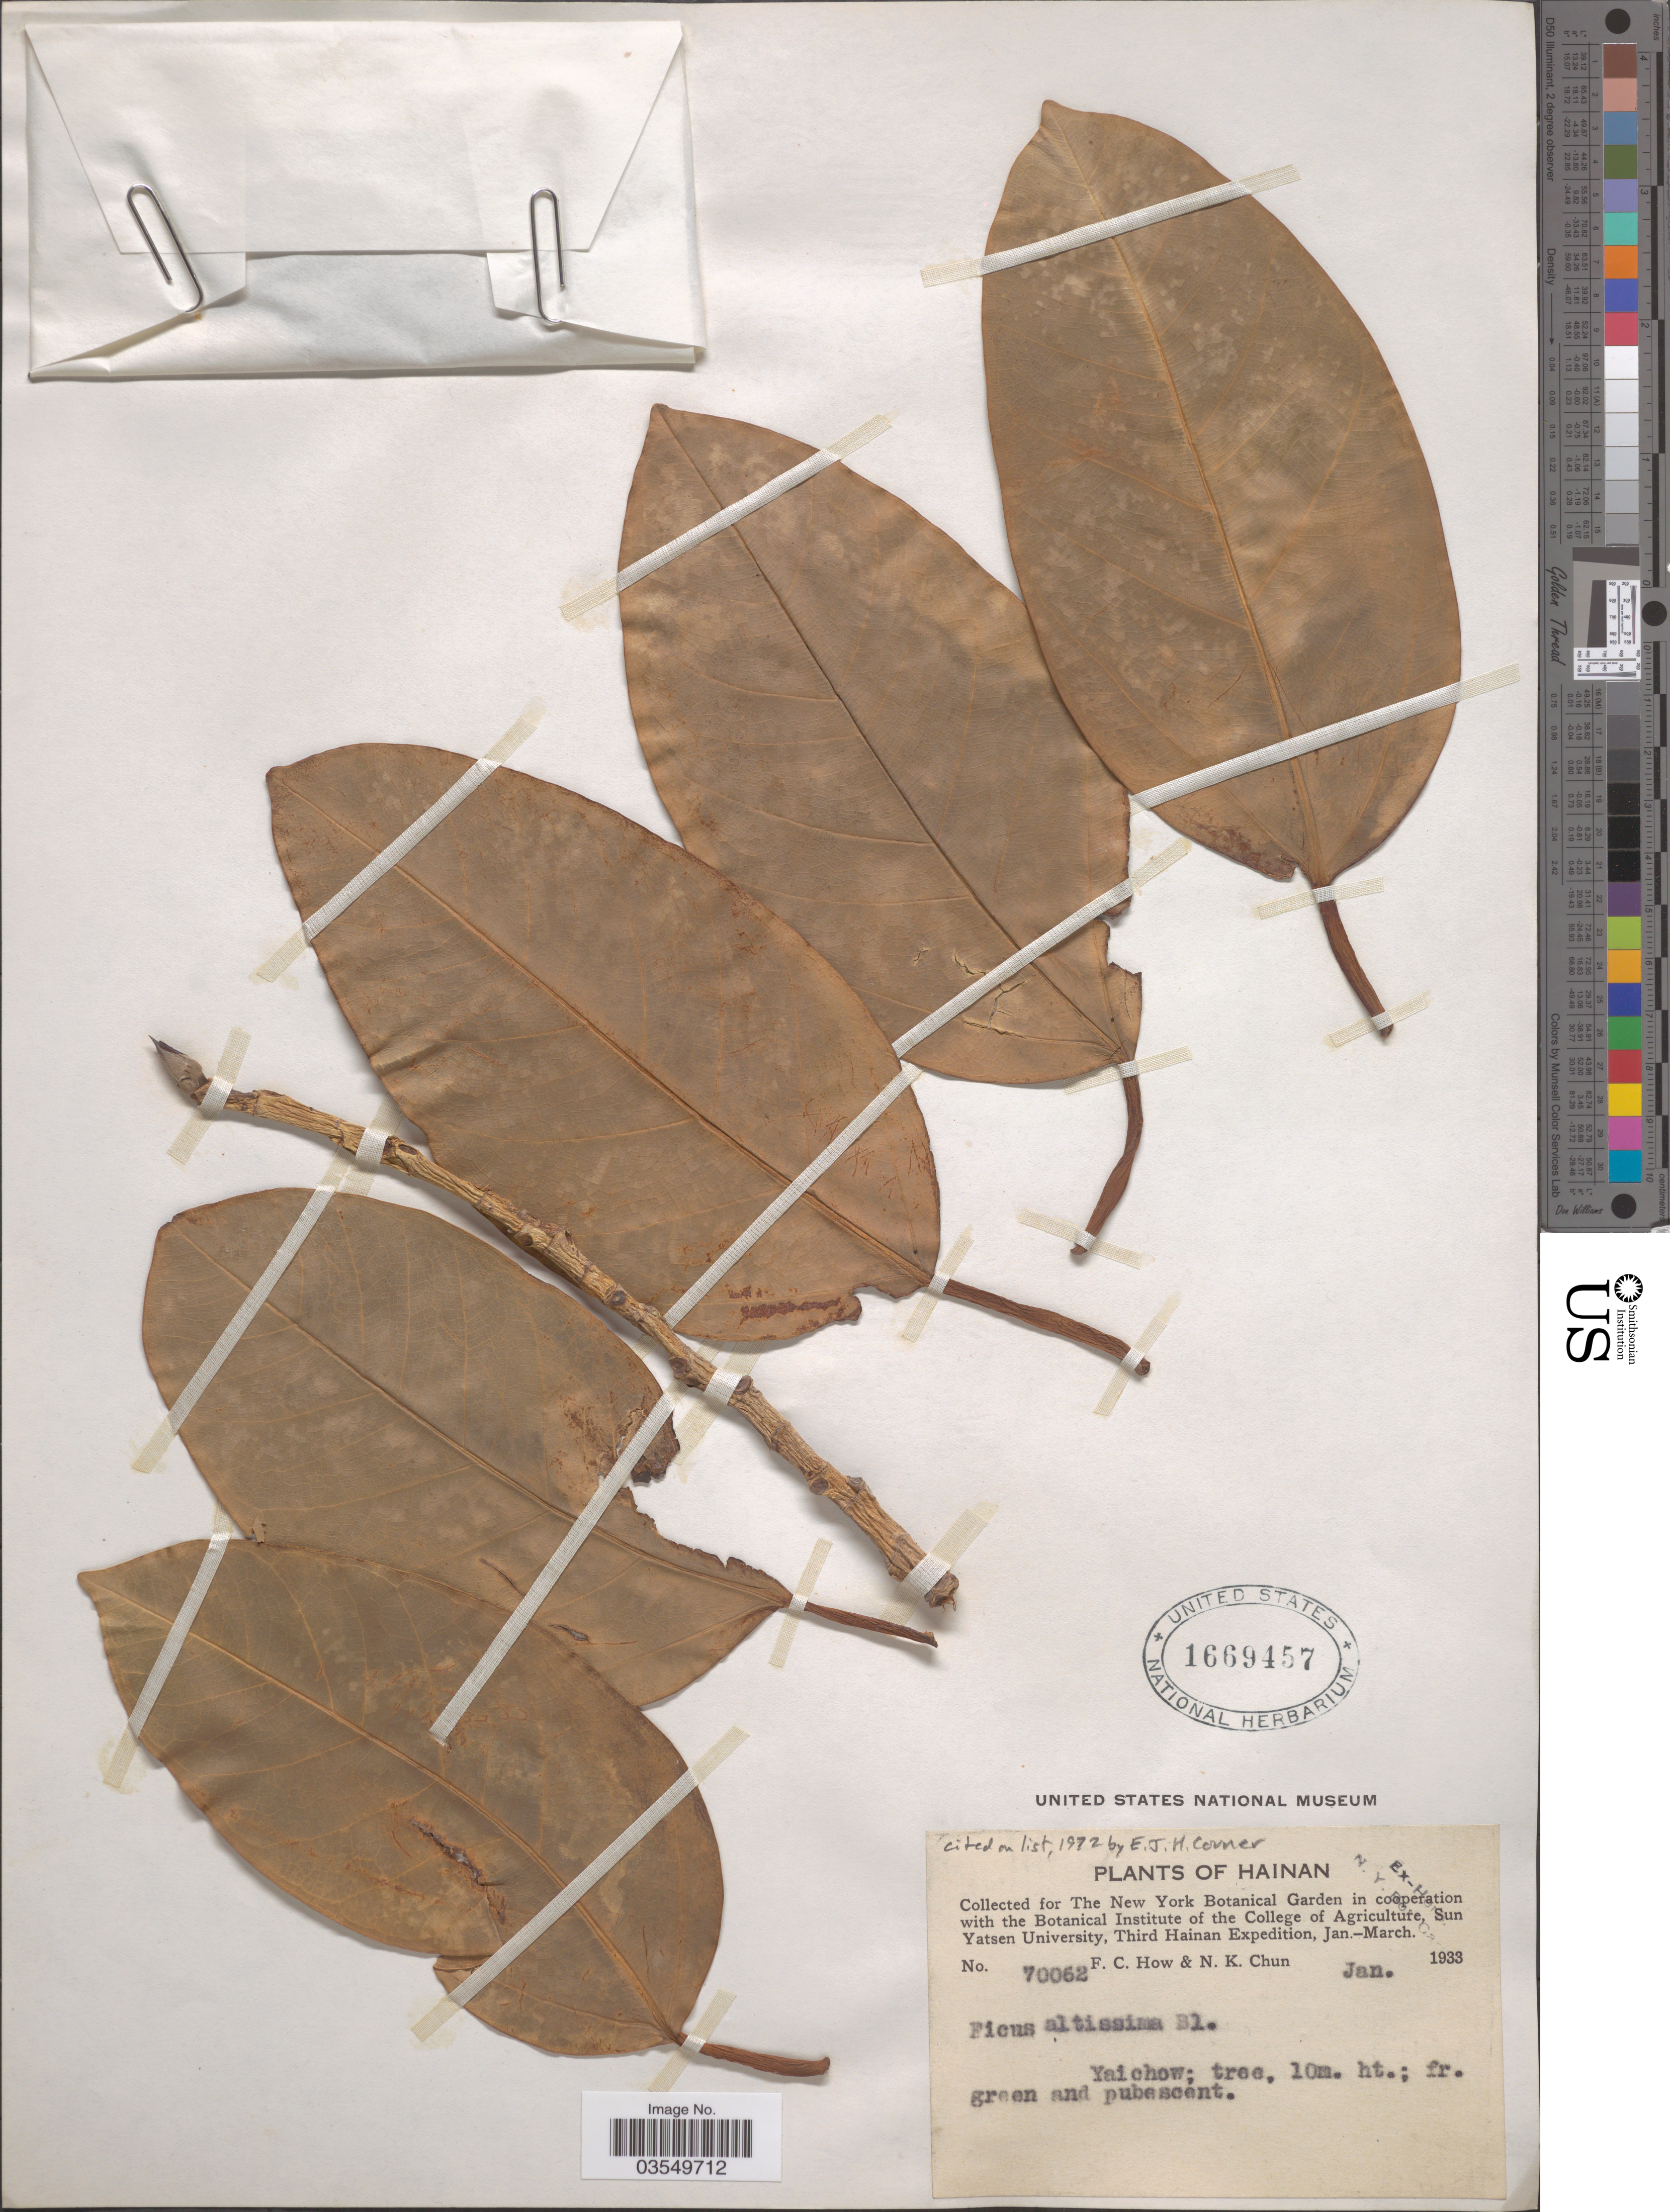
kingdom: Plantae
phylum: Tracheophyta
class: Magnoliopsida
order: Rosales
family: Moraceae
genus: Ficus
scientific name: Ficus altissima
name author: Blume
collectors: F. C. How & N. K. Chun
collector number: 70062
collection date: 1933-01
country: China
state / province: Hainan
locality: Yaichow.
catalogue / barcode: US 1669457